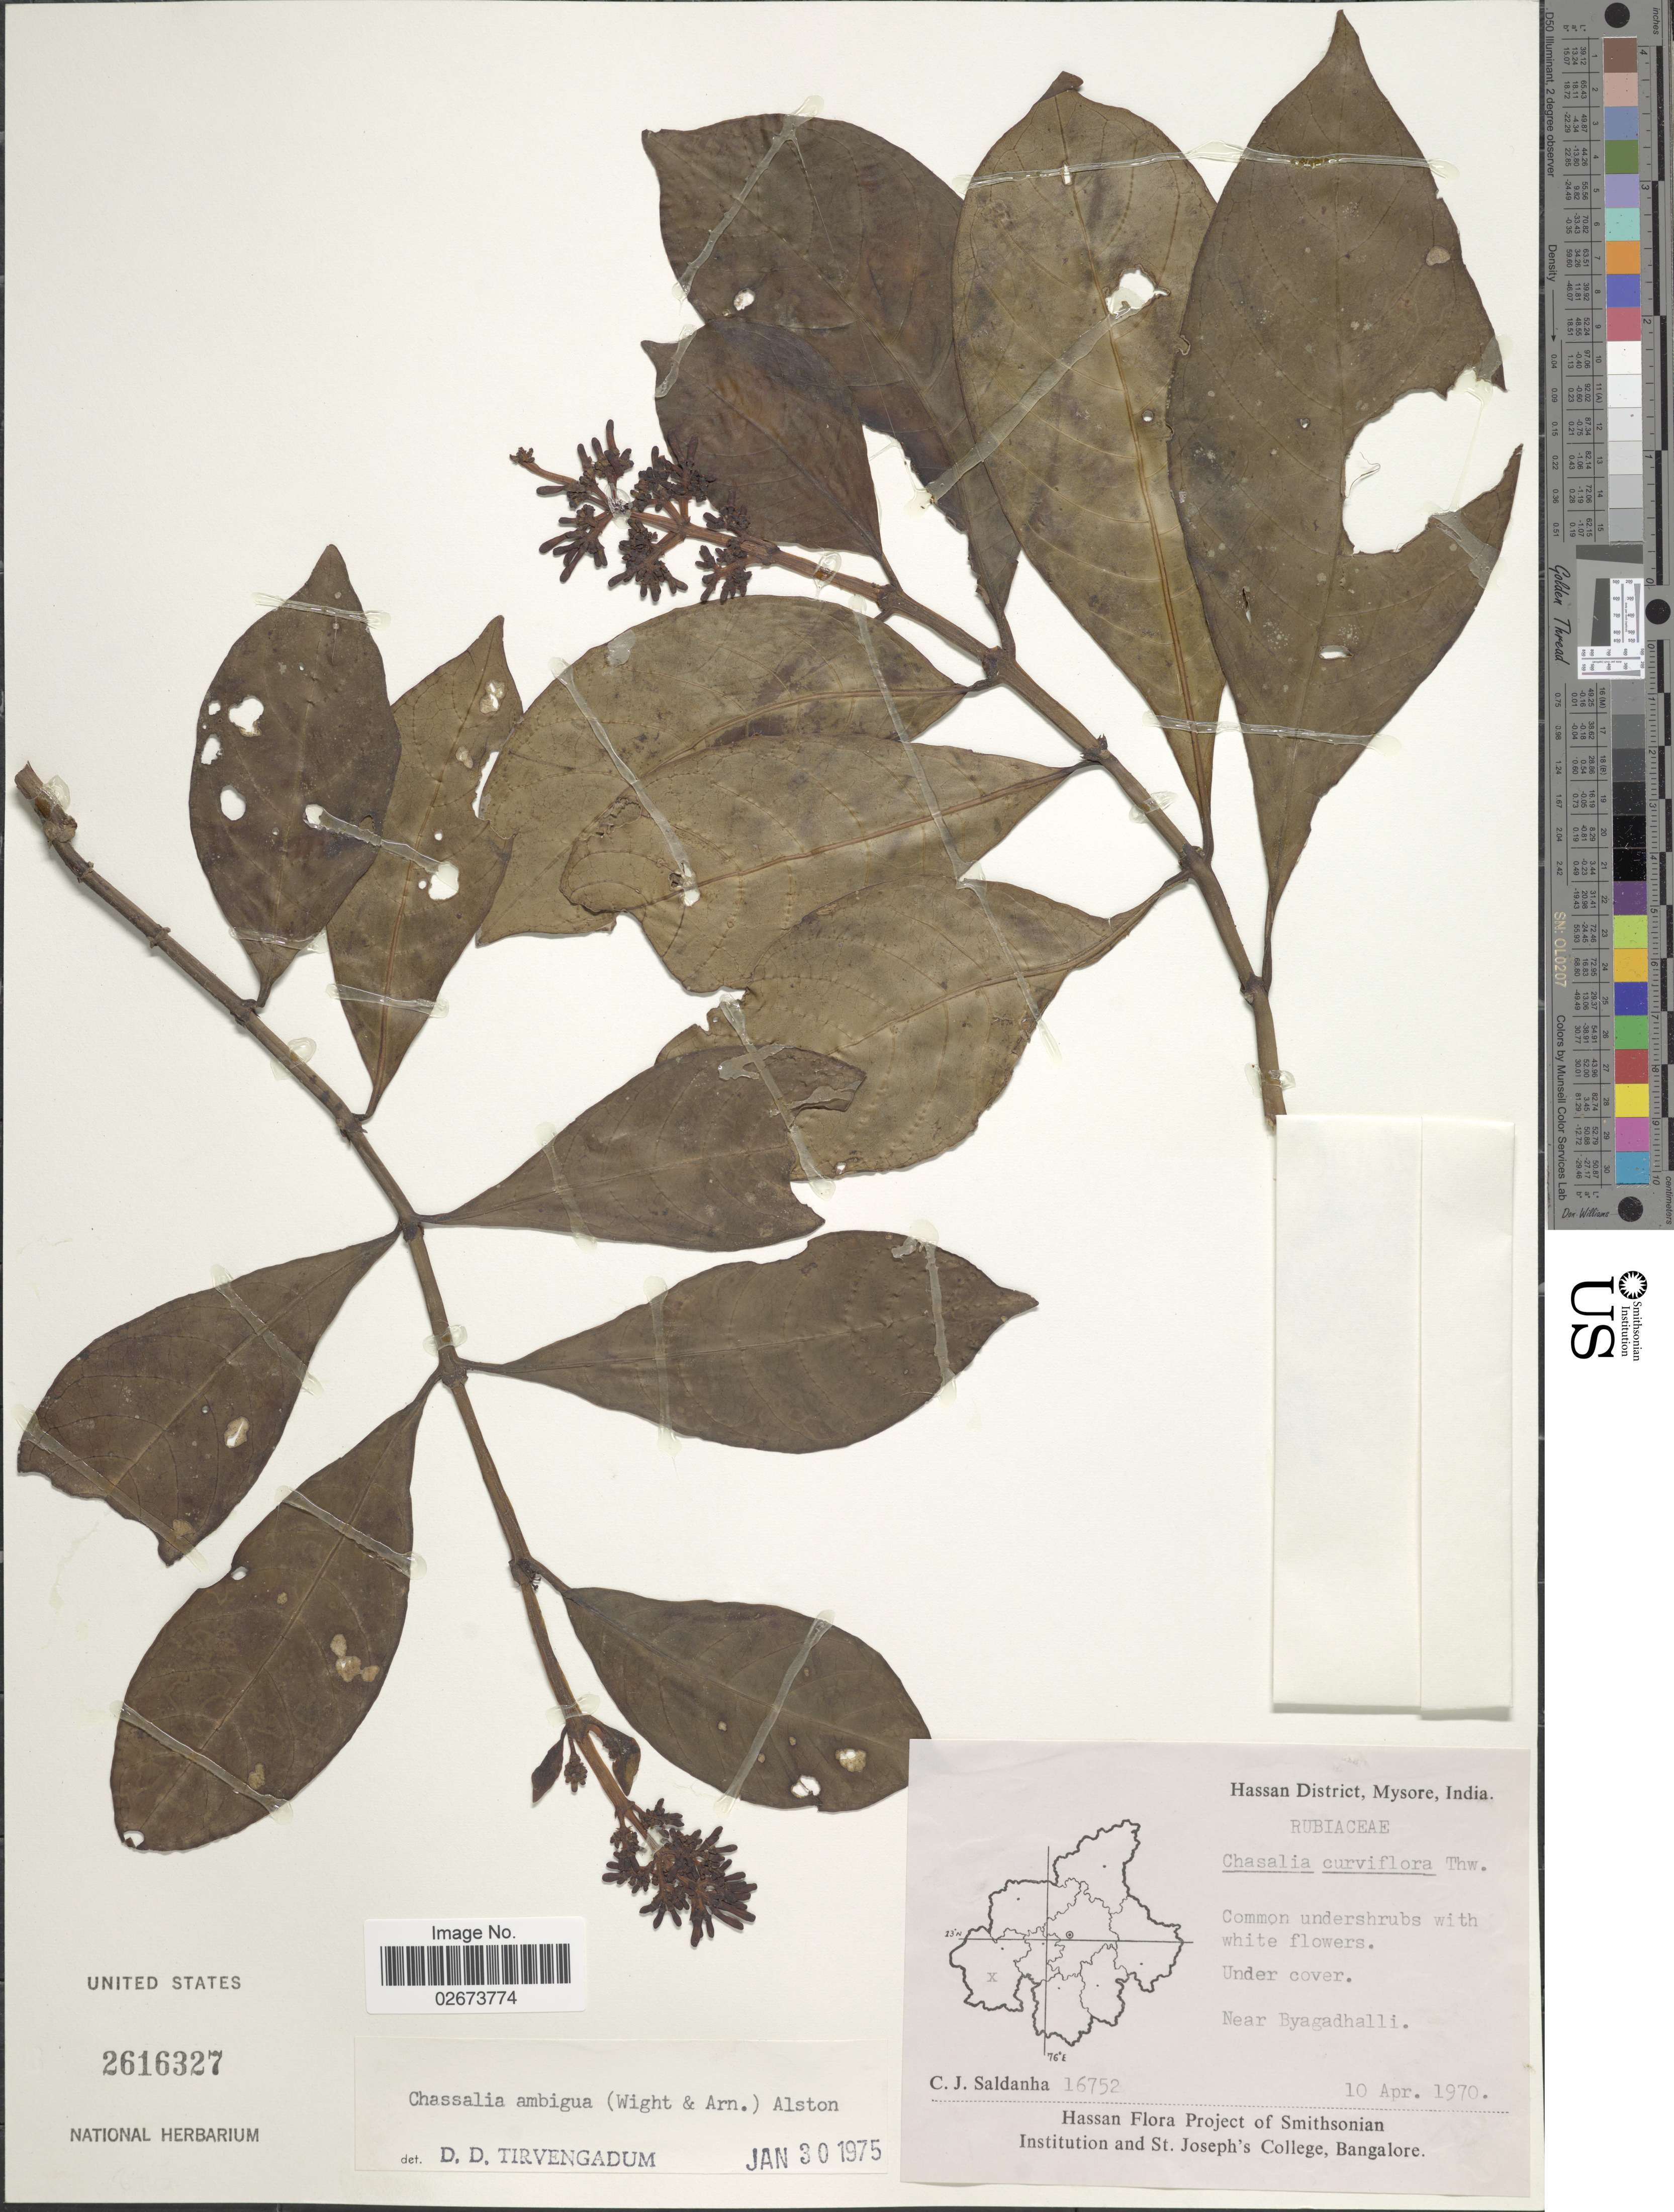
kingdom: Plantae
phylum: Tracheophyta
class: Magnoliopsida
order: Gentianales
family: Rubiaceae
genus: Chassalia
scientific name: Chassalia ambigua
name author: (Wight & Arn.) Alston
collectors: C. J. Saldanha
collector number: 16752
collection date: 1970-04-10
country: India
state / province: Karnataka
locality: Hassan District, Mysore, Near Byagadhalli.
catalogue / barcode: US 2616327